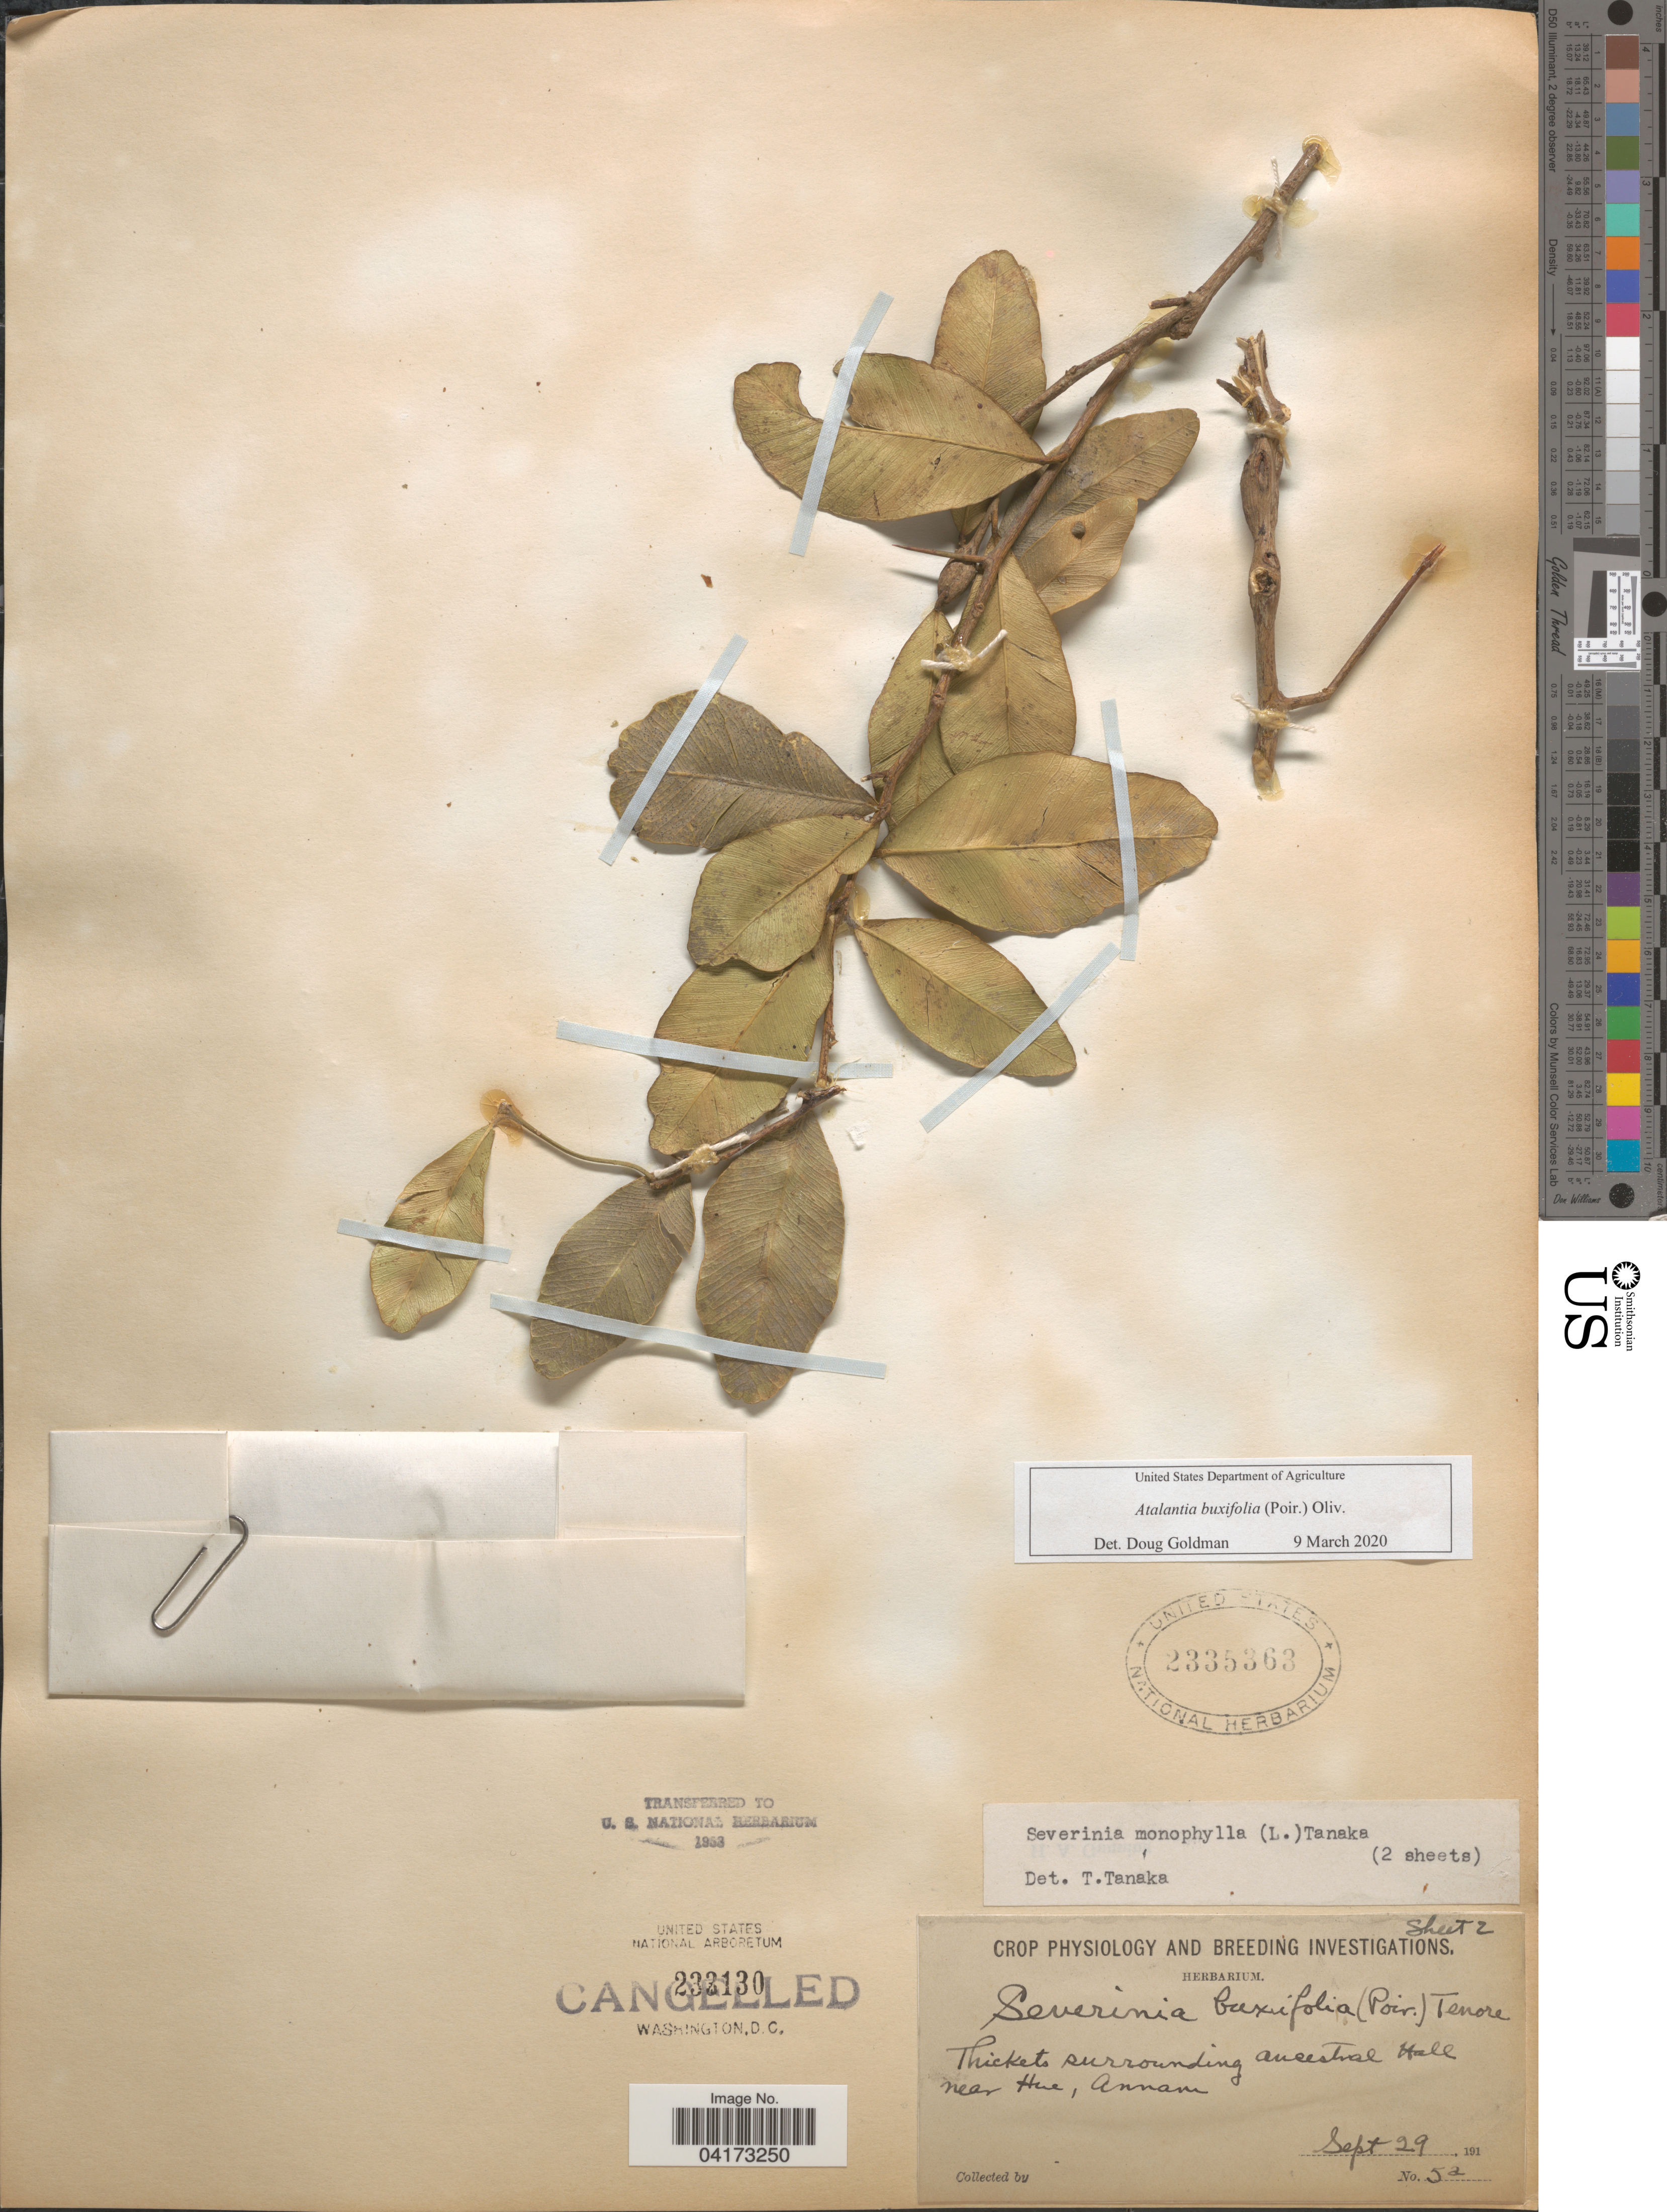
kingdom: Plantae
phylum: Tracheophyta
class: Magnoliopsida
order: Sapindales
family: Rutaceae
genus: Atalantia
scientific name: Atalantia buxifolia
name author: (Poir.) Oliv.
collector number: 5a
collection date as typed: Sept 29, 191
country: Vietnam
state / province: Thua Thien-Hue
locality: Thickets surrounding Ancestral Hall near Hue, Annam.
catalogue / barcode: US 2335363